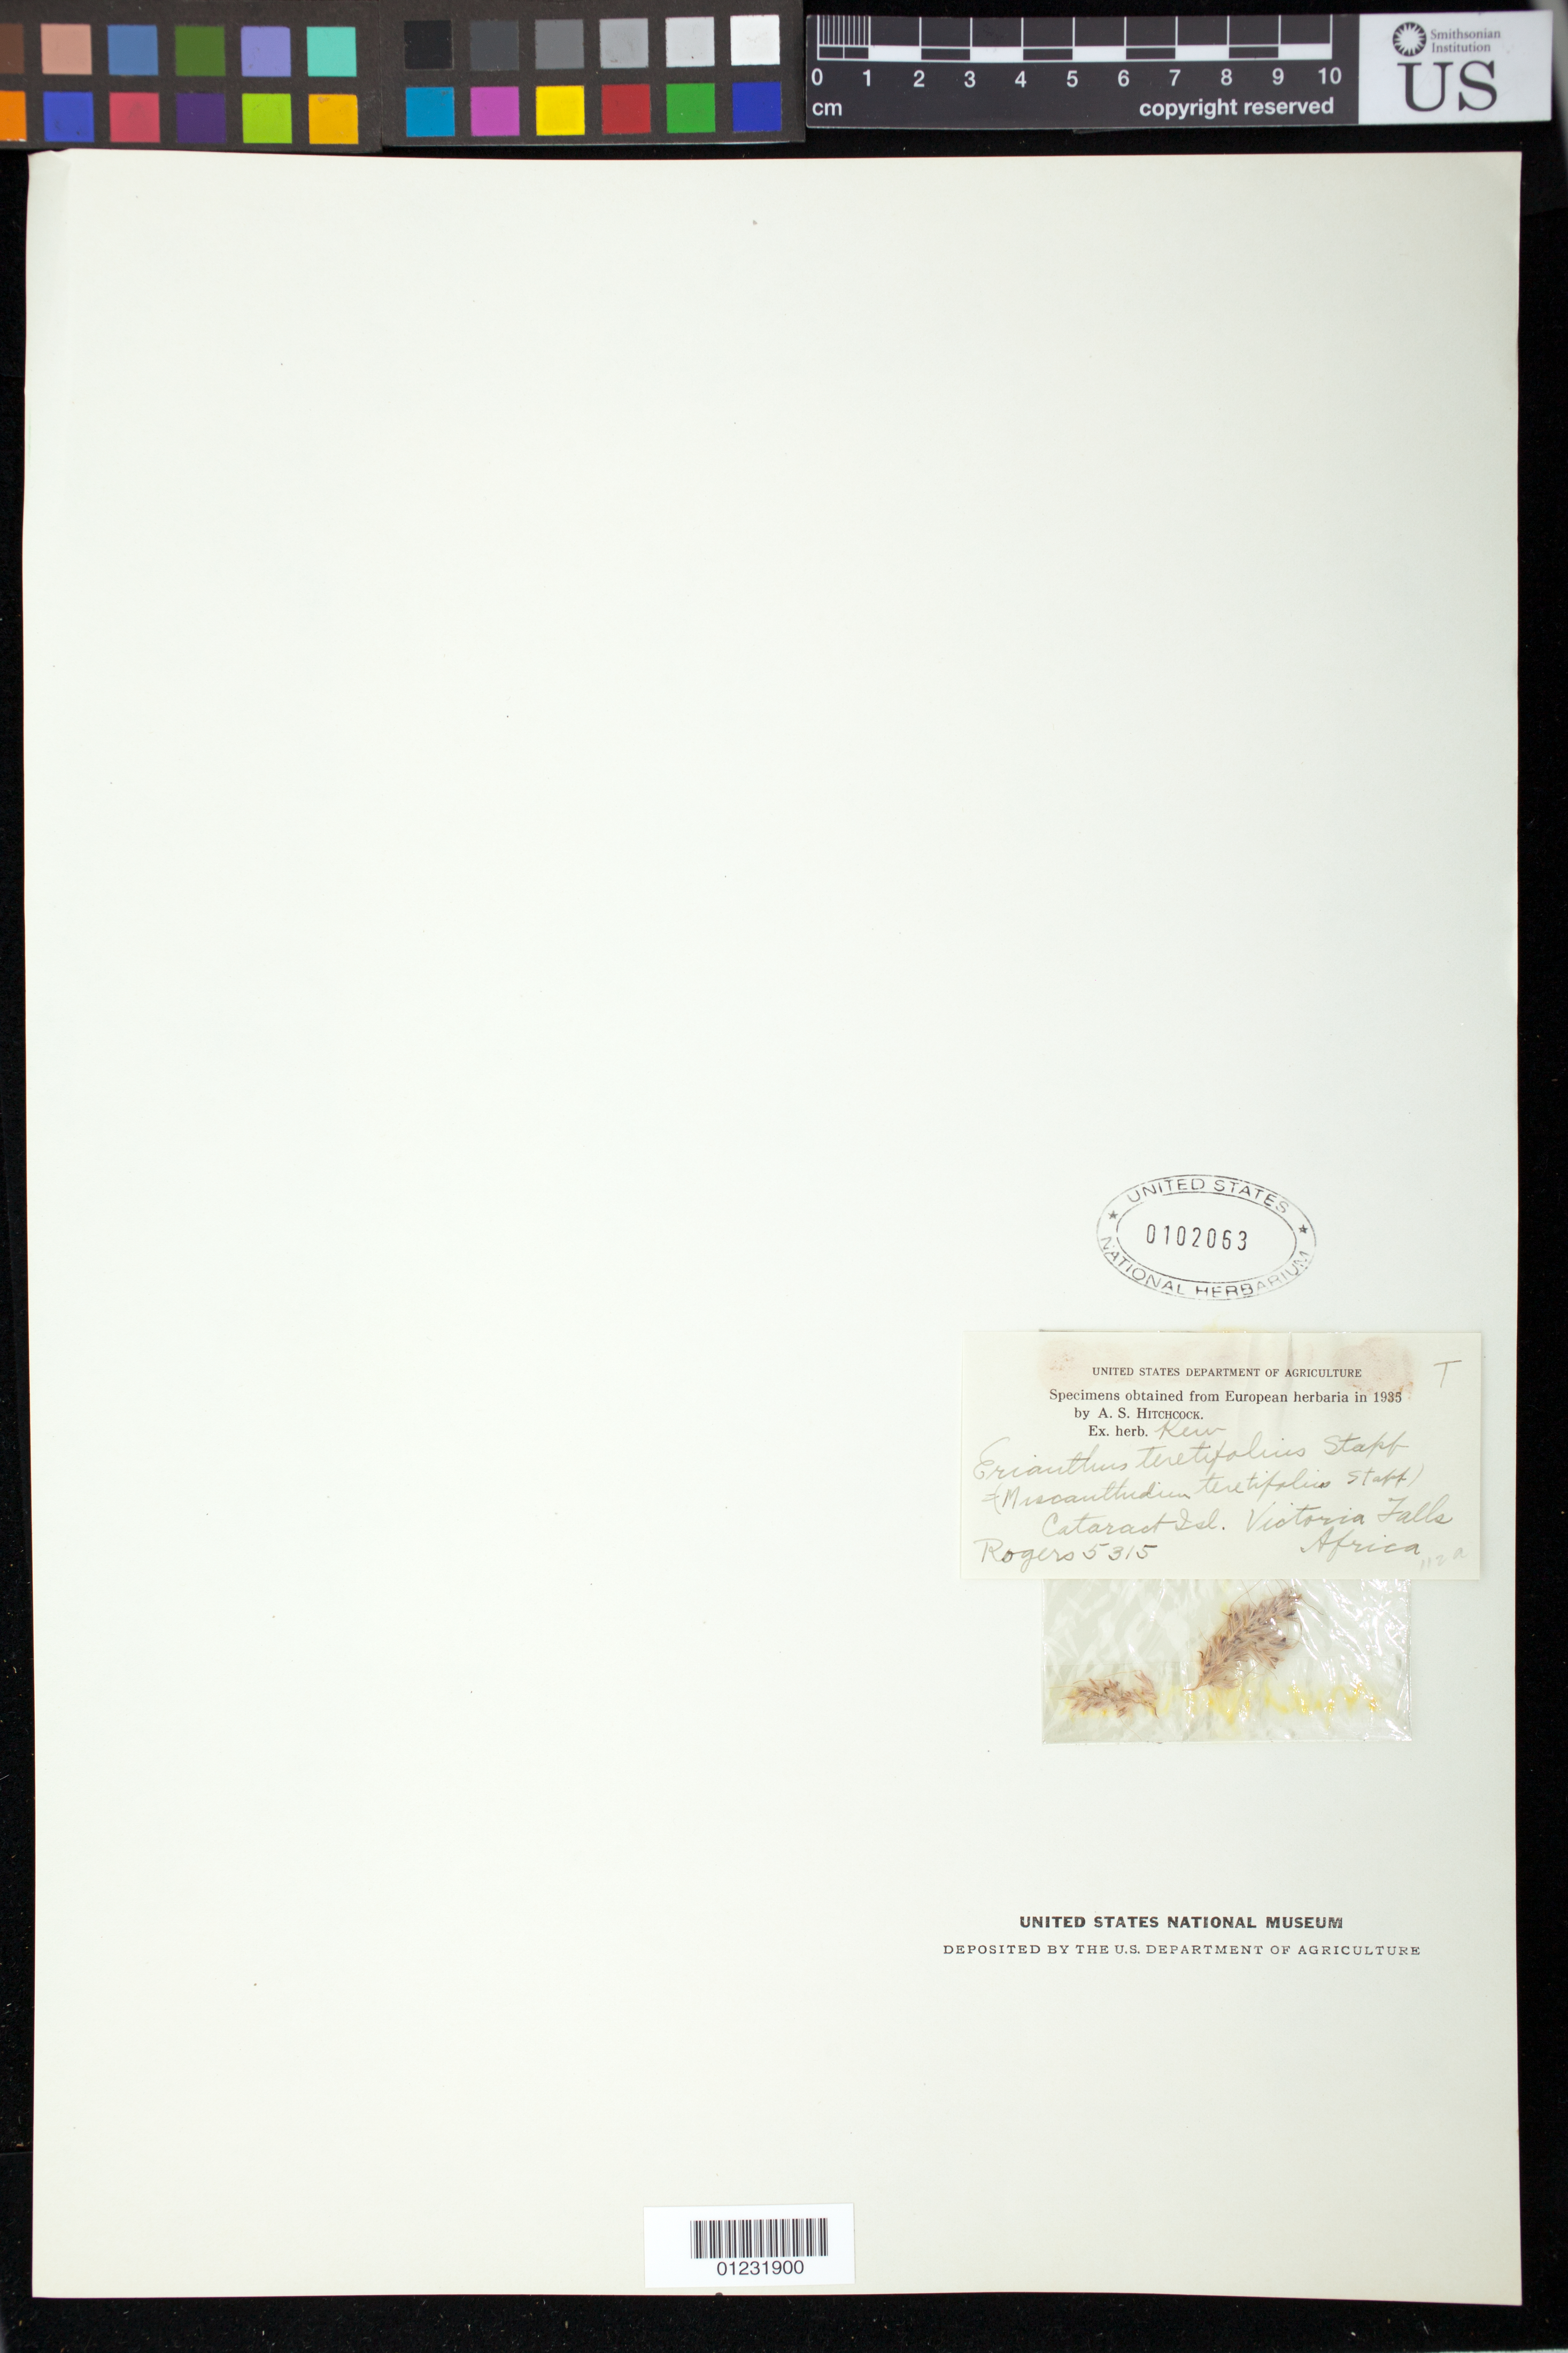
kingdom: Plantae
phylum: Tracheophyta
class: Liliopsida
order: Poales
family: Poaceae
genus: Erianthus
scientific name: Erianthus teretifolius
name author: Stapf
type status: Type Collection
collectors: F. A. Rogers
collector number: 5315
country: Zimbabwe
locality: Cataract Island, Victoria Falls.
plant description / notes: Fragmentary material of type specimen ex herb. Kew.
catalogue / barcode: US 102063